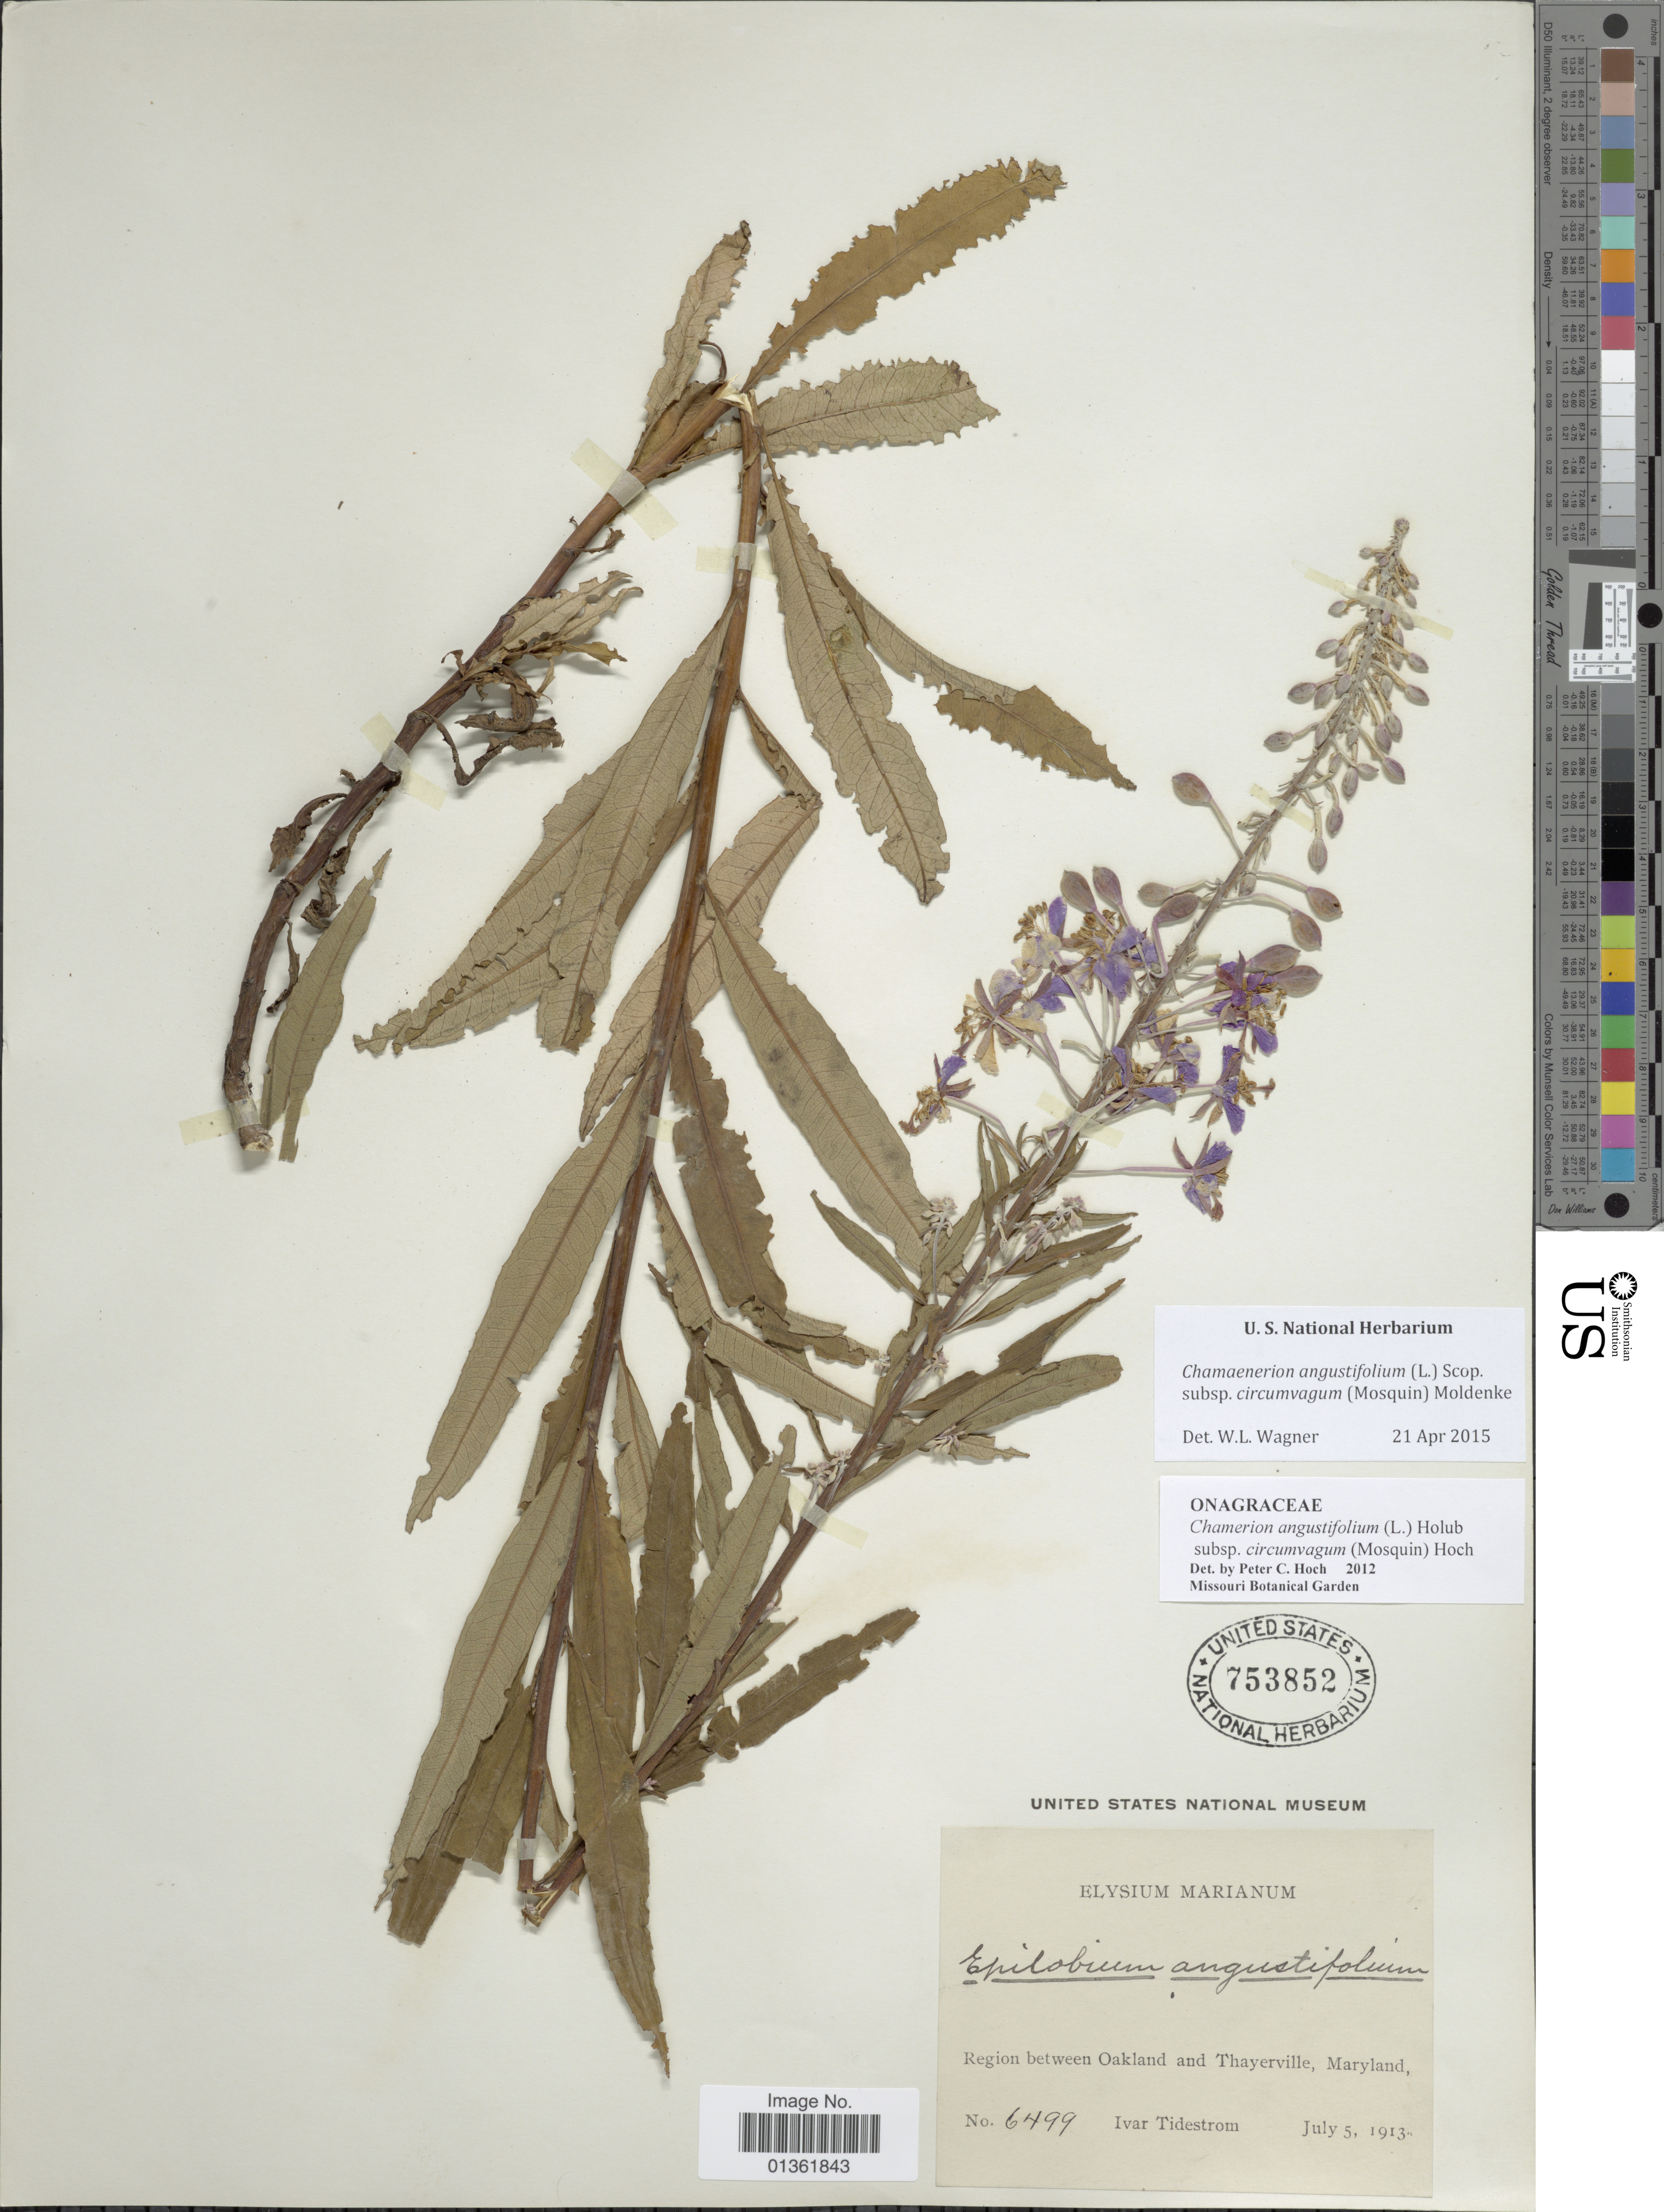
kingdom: Plantae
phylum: Tracheophyta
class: Magnoliopsida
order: Myrtales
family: Onagraceae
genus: Chamaenerion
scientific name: Chamaenerion angustifolium subsp. circumvagum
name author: (Mosquin) Moldenke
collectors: I. F. Tidestrom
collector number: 6499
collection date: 1913-07-05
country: United States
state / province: Maryland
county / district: Garrett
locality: Region between Oakland and Thayerville.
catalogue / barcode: US 753852